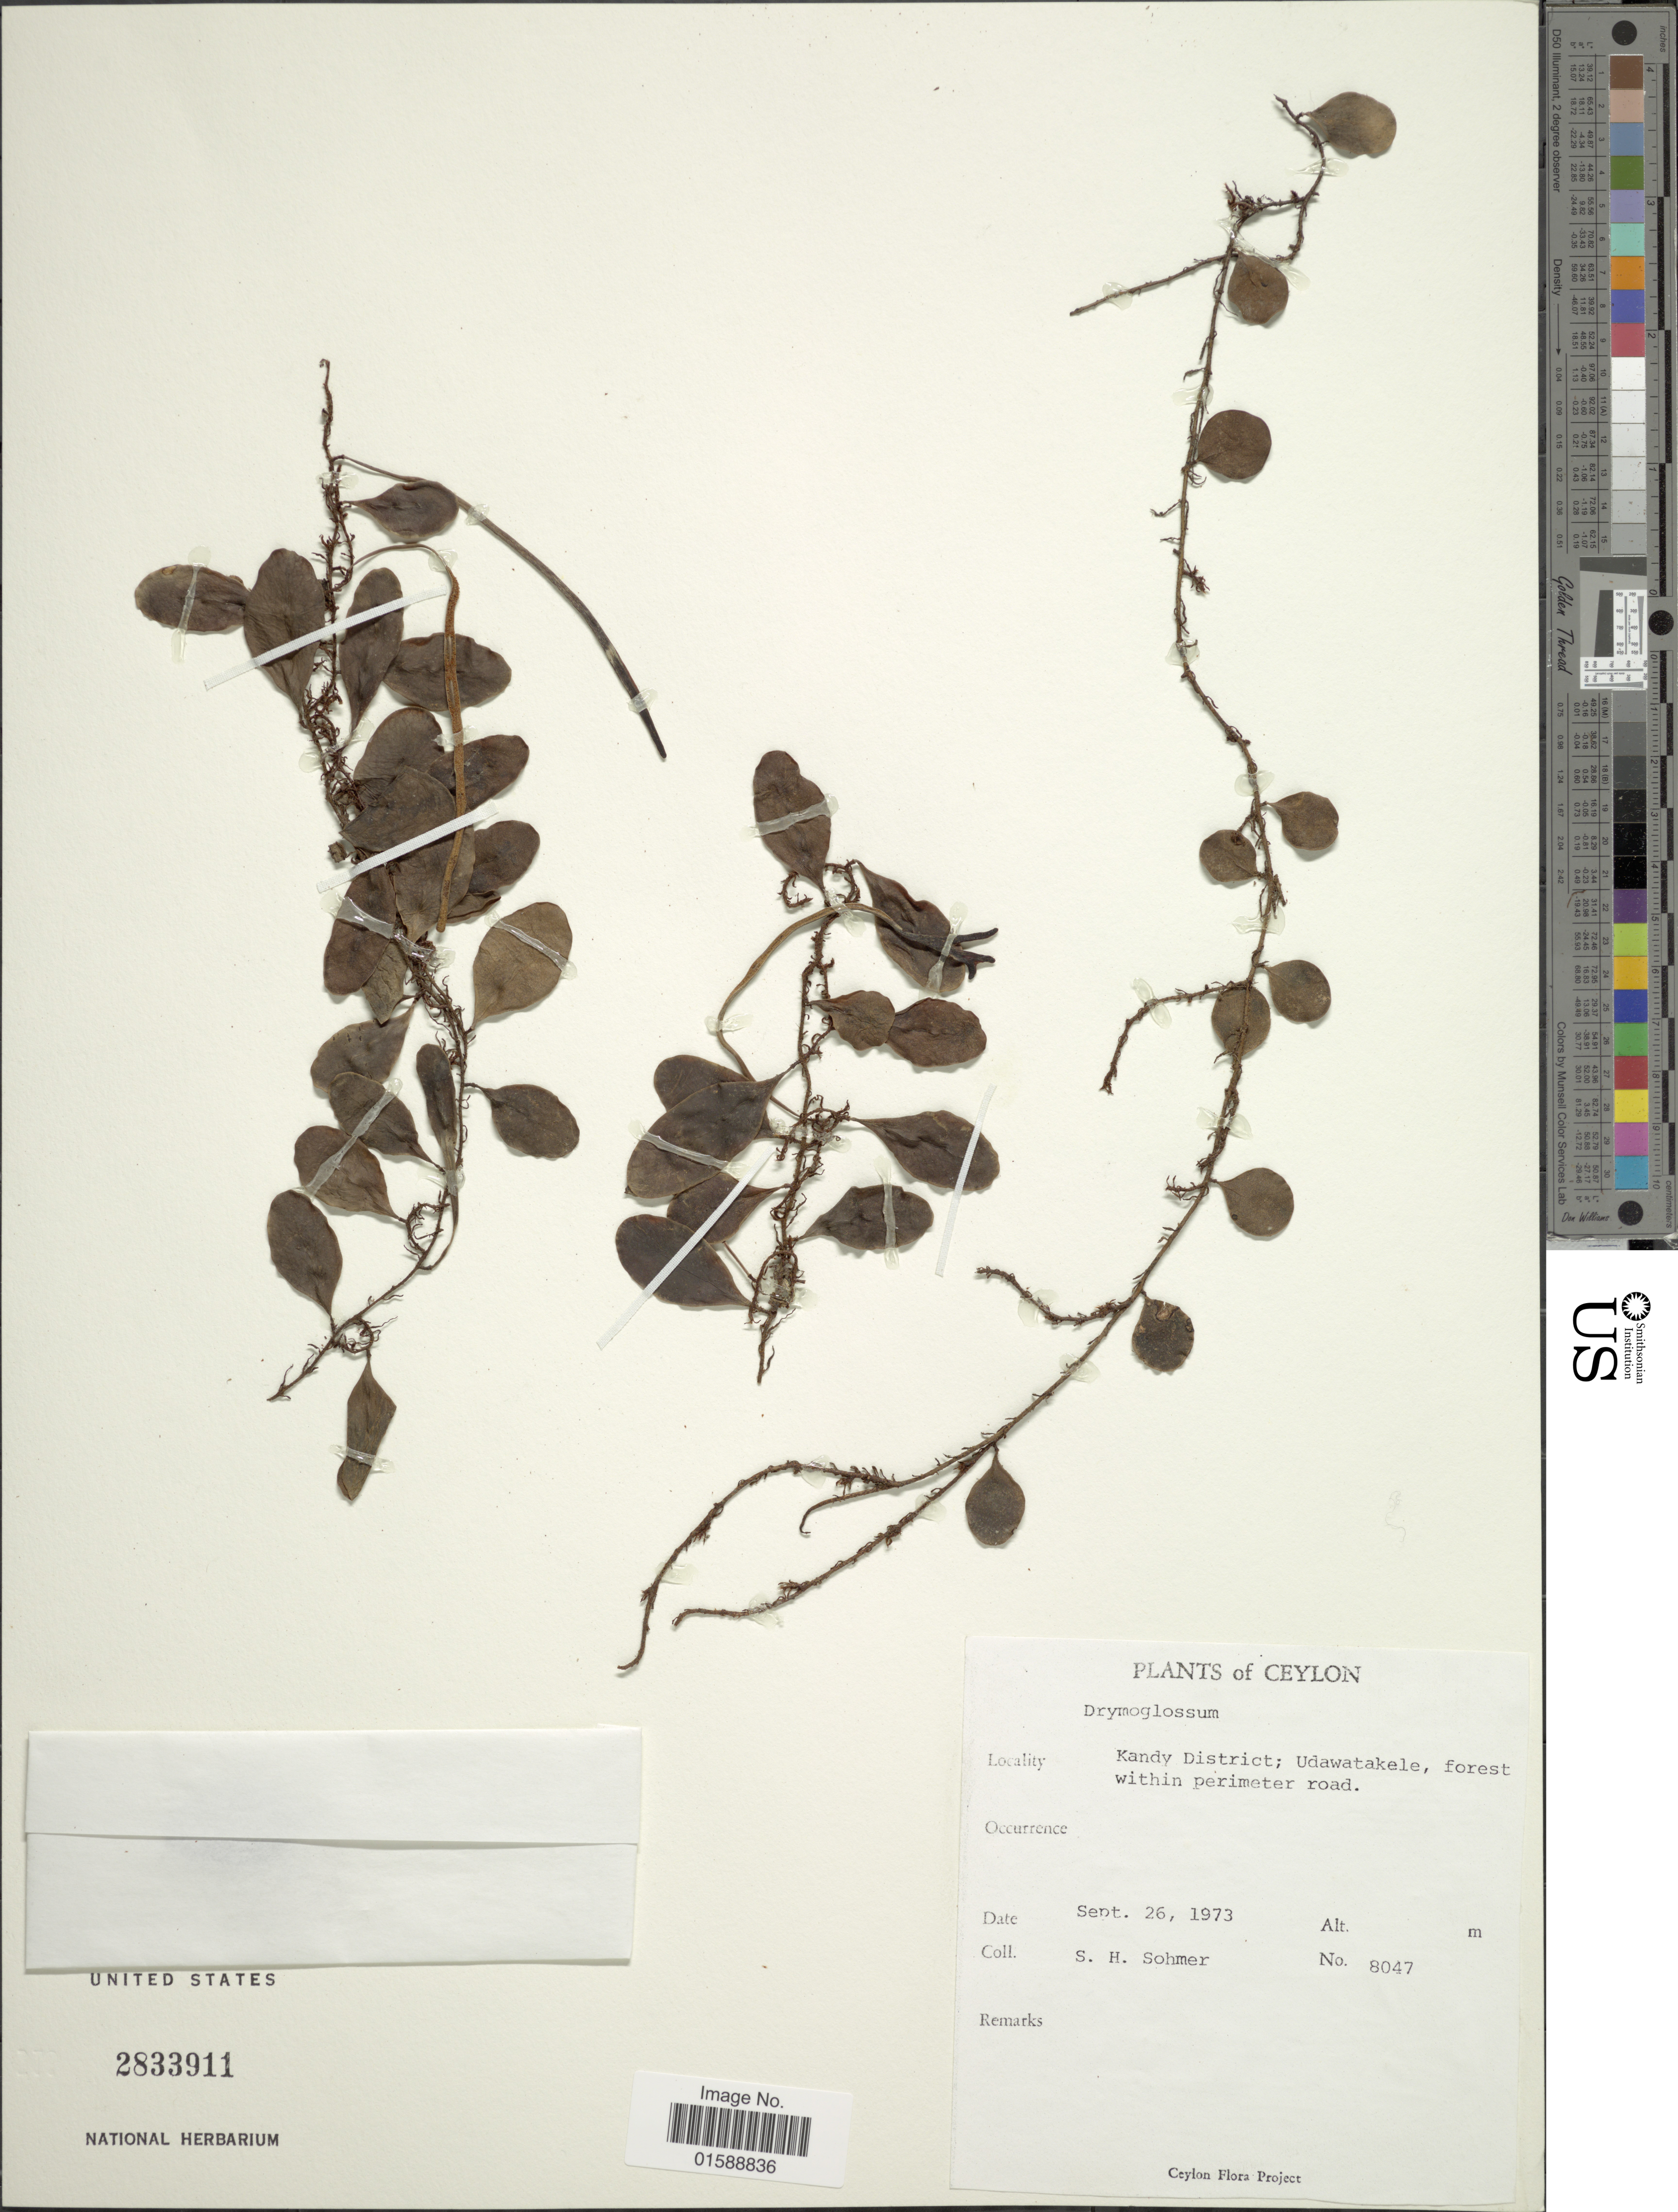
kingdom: Plantae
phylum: Tracheophyta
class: Polypodiopsida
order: Polypodiales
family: Polypodiaceae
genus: Pyrrosia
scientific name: Pyrrosia heterophylla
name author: (L.) M.G. Price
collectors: S. H. Sohmer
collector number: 8047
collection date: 1973-09-26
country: Sri Lanka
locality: Ceylon. Kandy District; Udawatakele, forest within perimeter road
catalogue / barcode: US 2833911